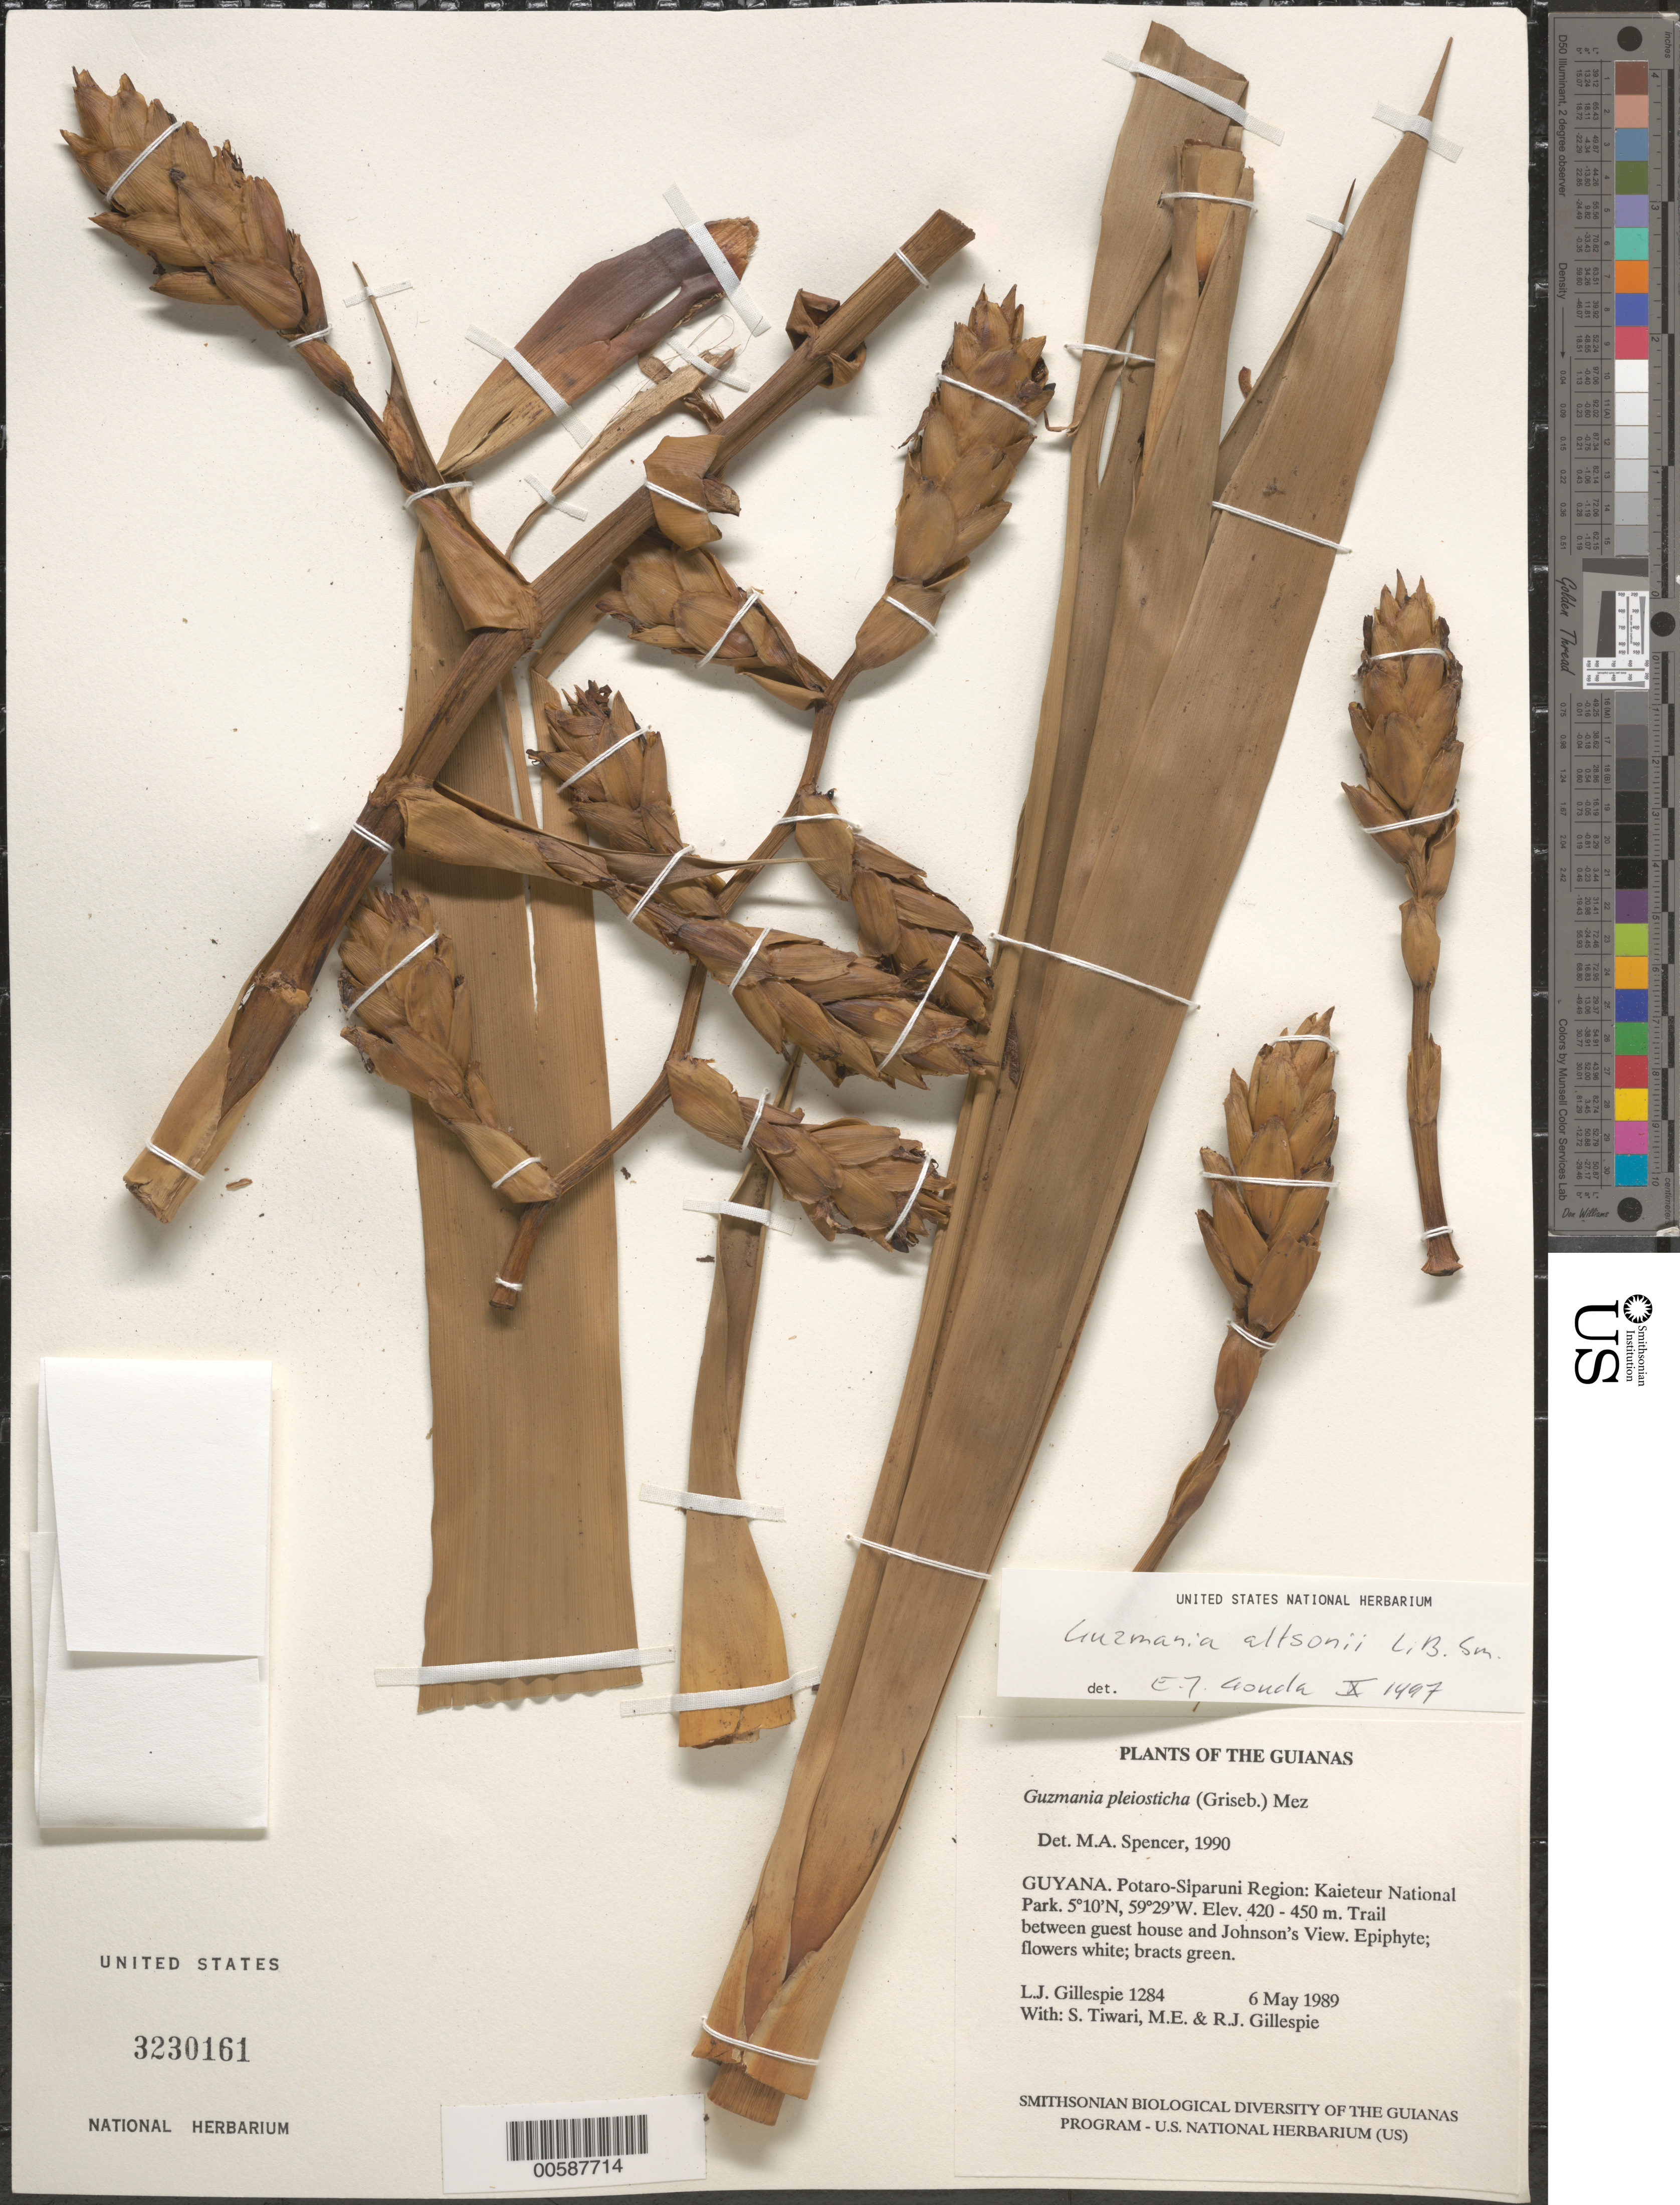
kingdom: Plantae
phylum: Tracheophyta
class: Liliopsida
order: Poales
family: Bromeliaceae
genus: Guzmania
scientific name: Guzmania altsonii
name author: L.B. Sm.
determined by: Manzanares, J. M.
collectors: L. J. Gillespie, S. Tiwari, M. Gillespie & R. Gillespie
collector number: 1284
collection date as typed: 6 May 1989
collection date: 1989-05-06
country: Guyana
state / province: Potaro-Siparuni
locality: Kaieteur National Park. Trail between guest house and Johnson's View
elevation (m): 420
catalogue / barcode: US 3230161